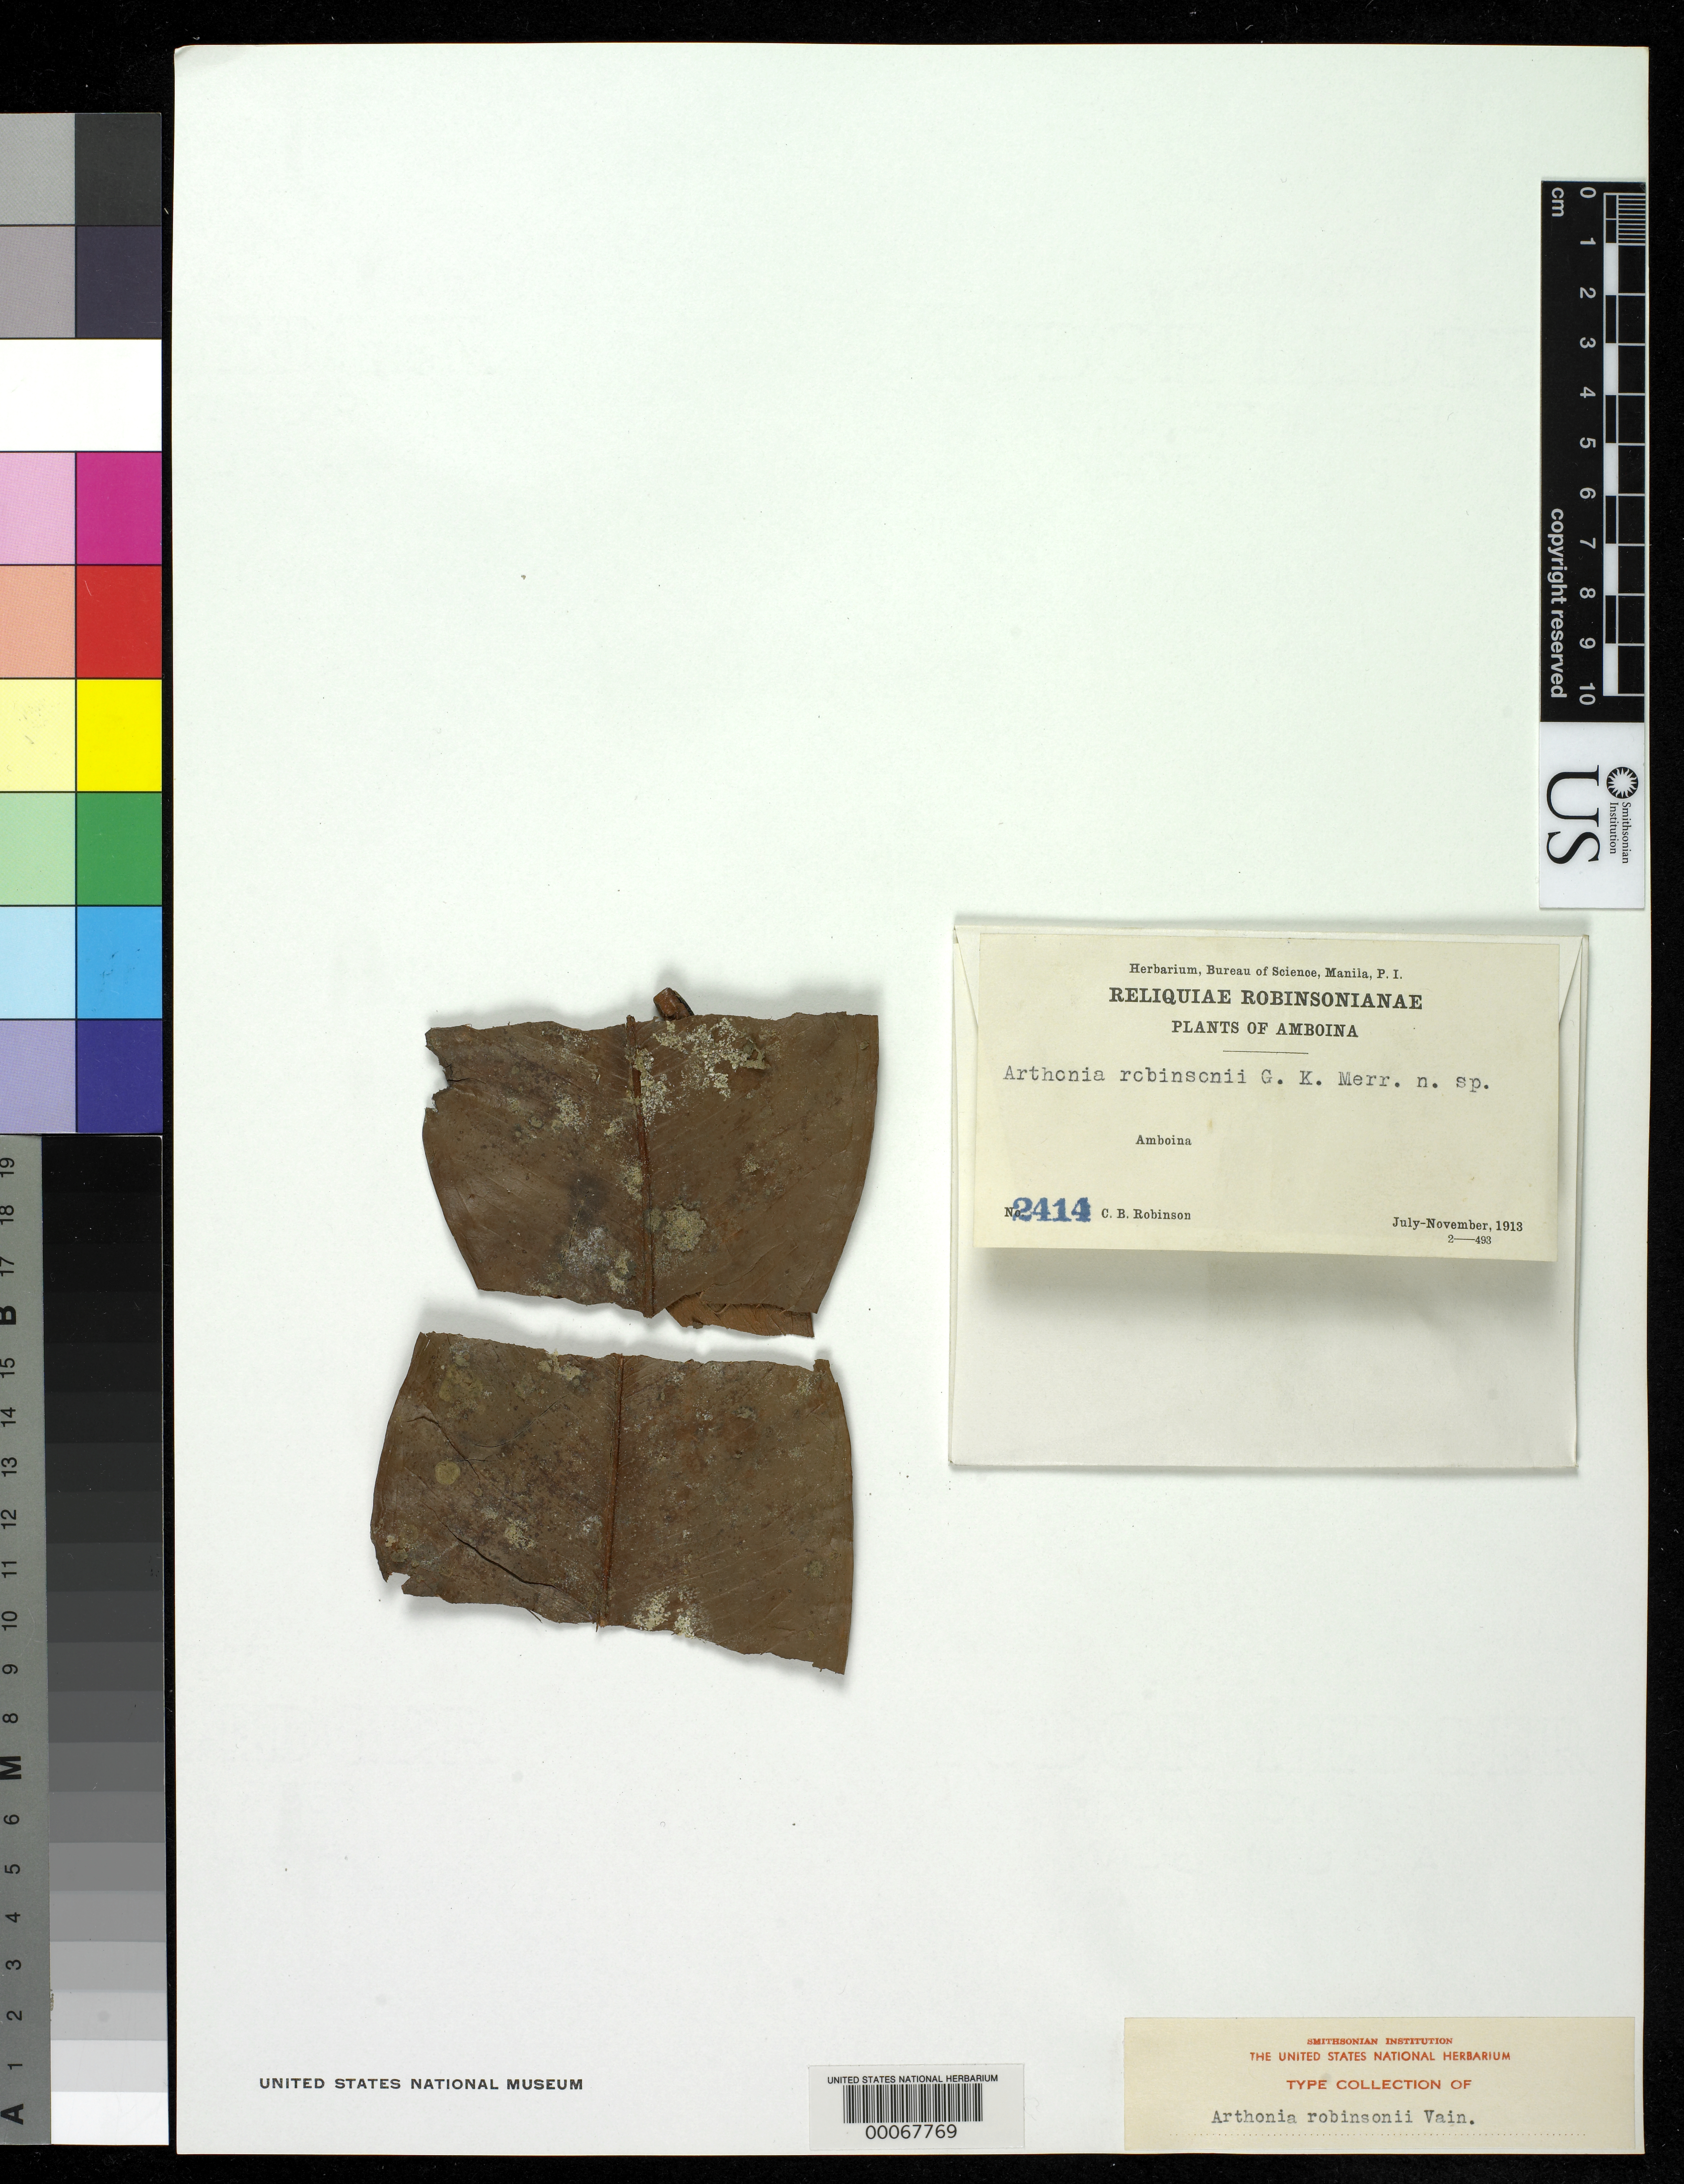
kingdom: Fungi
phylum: Ascomycota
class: Arthoniomycetes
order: Arthoniales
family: Arthoniaceae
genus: Arthonia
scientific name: Arthonia robinsonii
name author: Vain.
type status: Isotype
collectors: C. Robinson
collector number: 2414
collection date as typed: Jul 1913 to -- Nov 1913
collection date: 1913-07/1913-11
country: Philippines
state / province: Calabarzon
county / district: Quezon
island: Luzon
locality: Amboina Polillo.